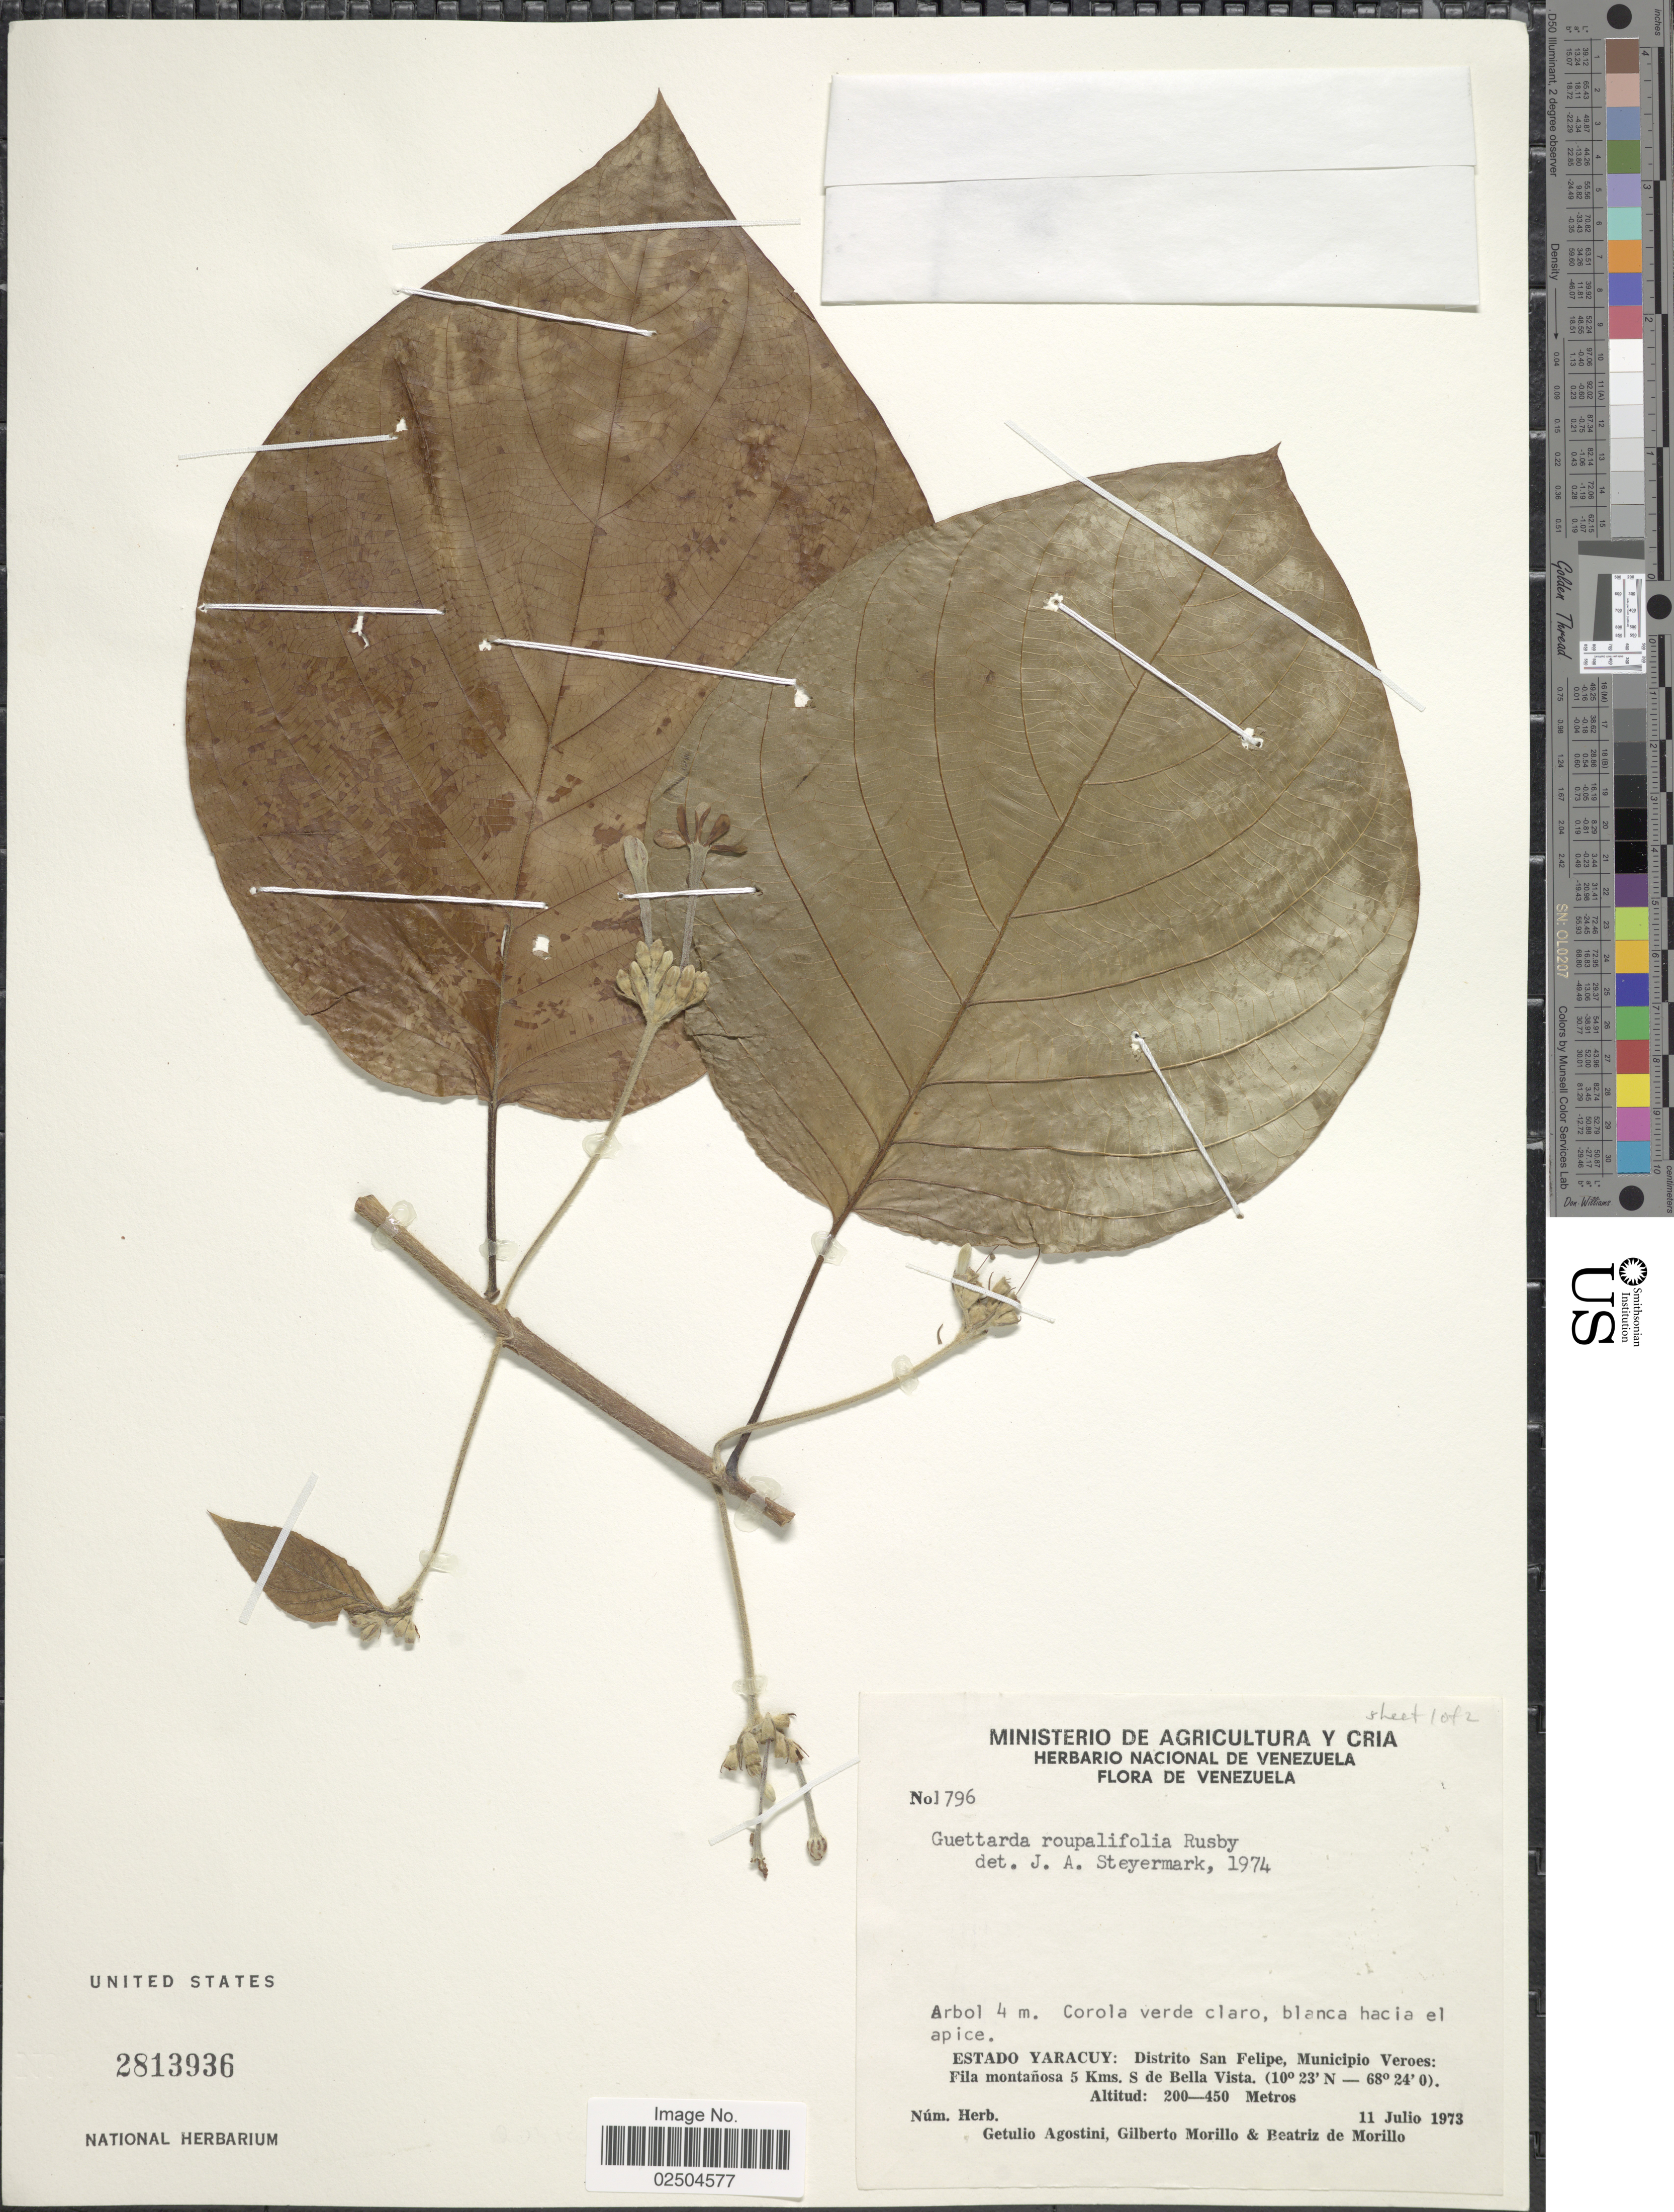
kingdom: Plantae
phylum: Tracheophyta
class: Magnoliopsida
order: Gentianales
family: Rubiaceae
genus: Guettarda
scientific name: Guettarda roupalifolia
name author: Rusby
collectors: G. Agostini, G. N. Morillo & B. Morillo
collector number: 1796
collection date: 1973-07-11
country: Venezuela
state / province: Yaracuy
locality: Estado Yaracuy: Distrito San Felipe, Municipio Veroes: Fila montanosa 5 Kms. S de Bella Vista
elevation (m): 200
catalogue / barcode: US 2813936